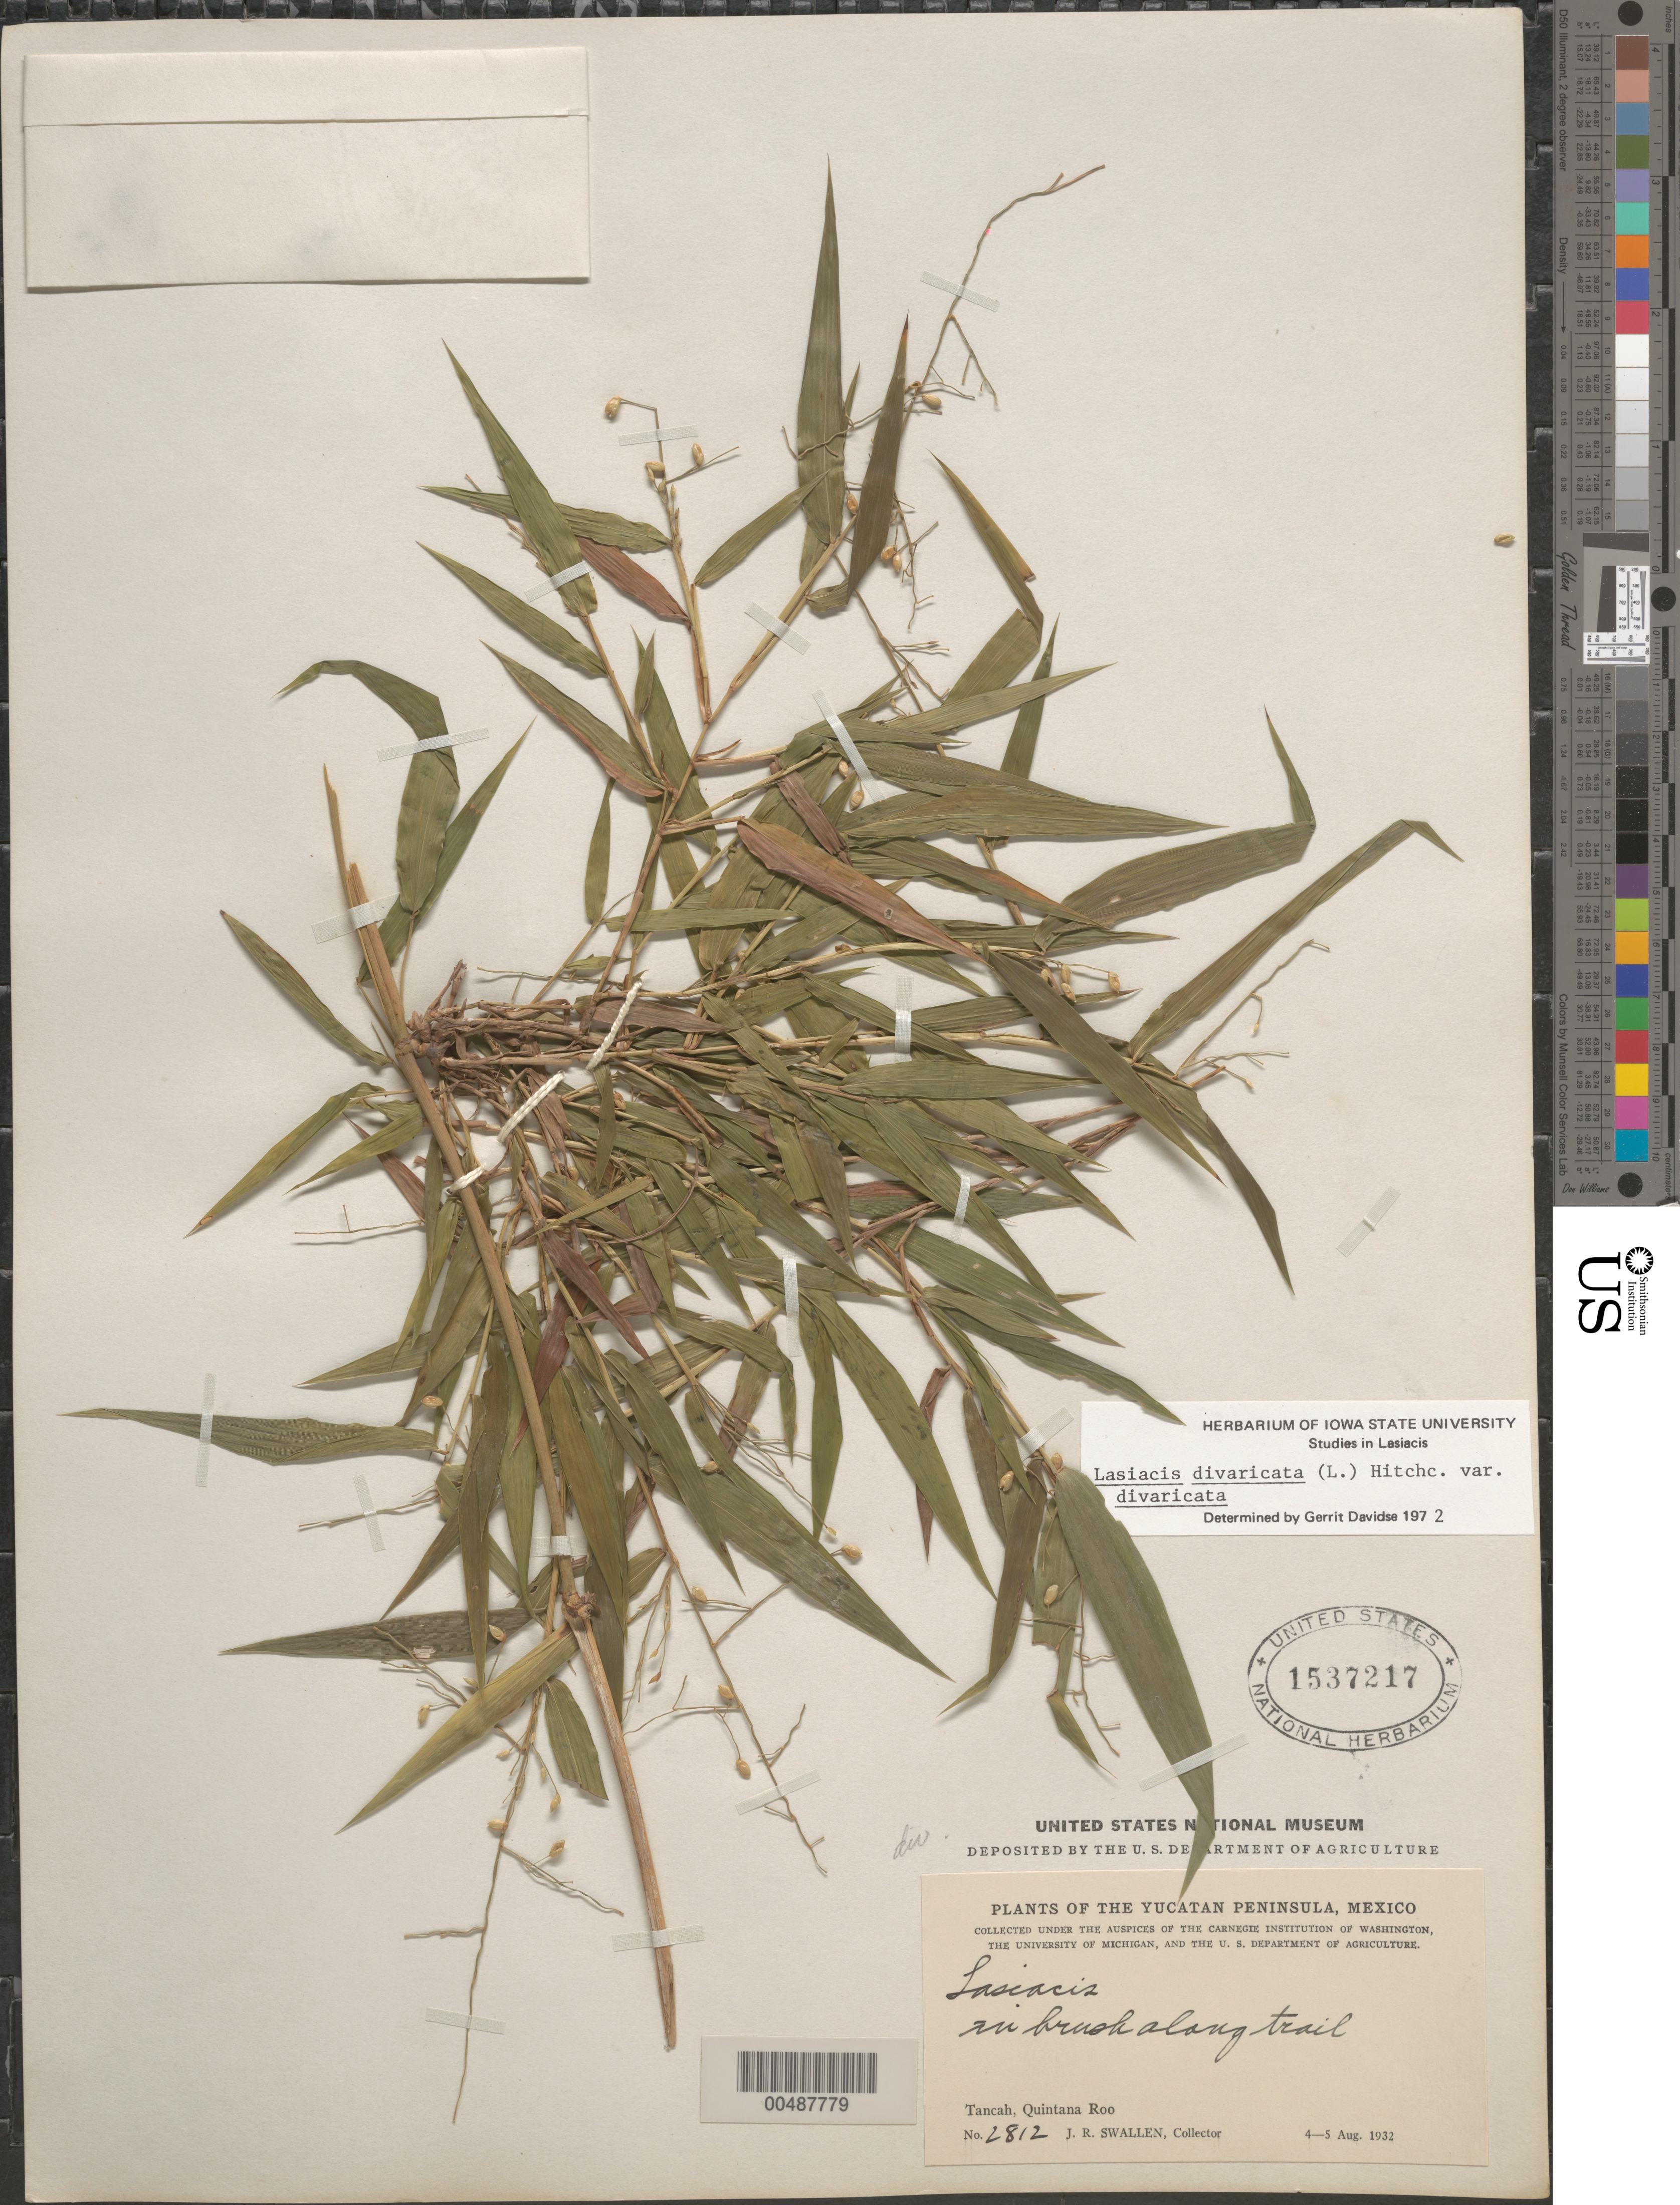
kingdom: Plantae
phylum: Tracheophyta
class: Liliopsida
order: Poales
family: Poaceae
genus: Lasiacis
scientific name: Lasiacis divaricata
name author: (L.) Hitchc.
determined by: Davidse, Gerrit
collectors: J. R. Swallen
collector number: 2812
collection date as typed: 4 Aug 1932 to 5 Aug 1932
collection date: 1932-08-04/1932-08-05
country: Mexico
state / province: Quintana Roo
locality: Yucatan Peninsula, Tancah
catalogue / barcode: US 1537217